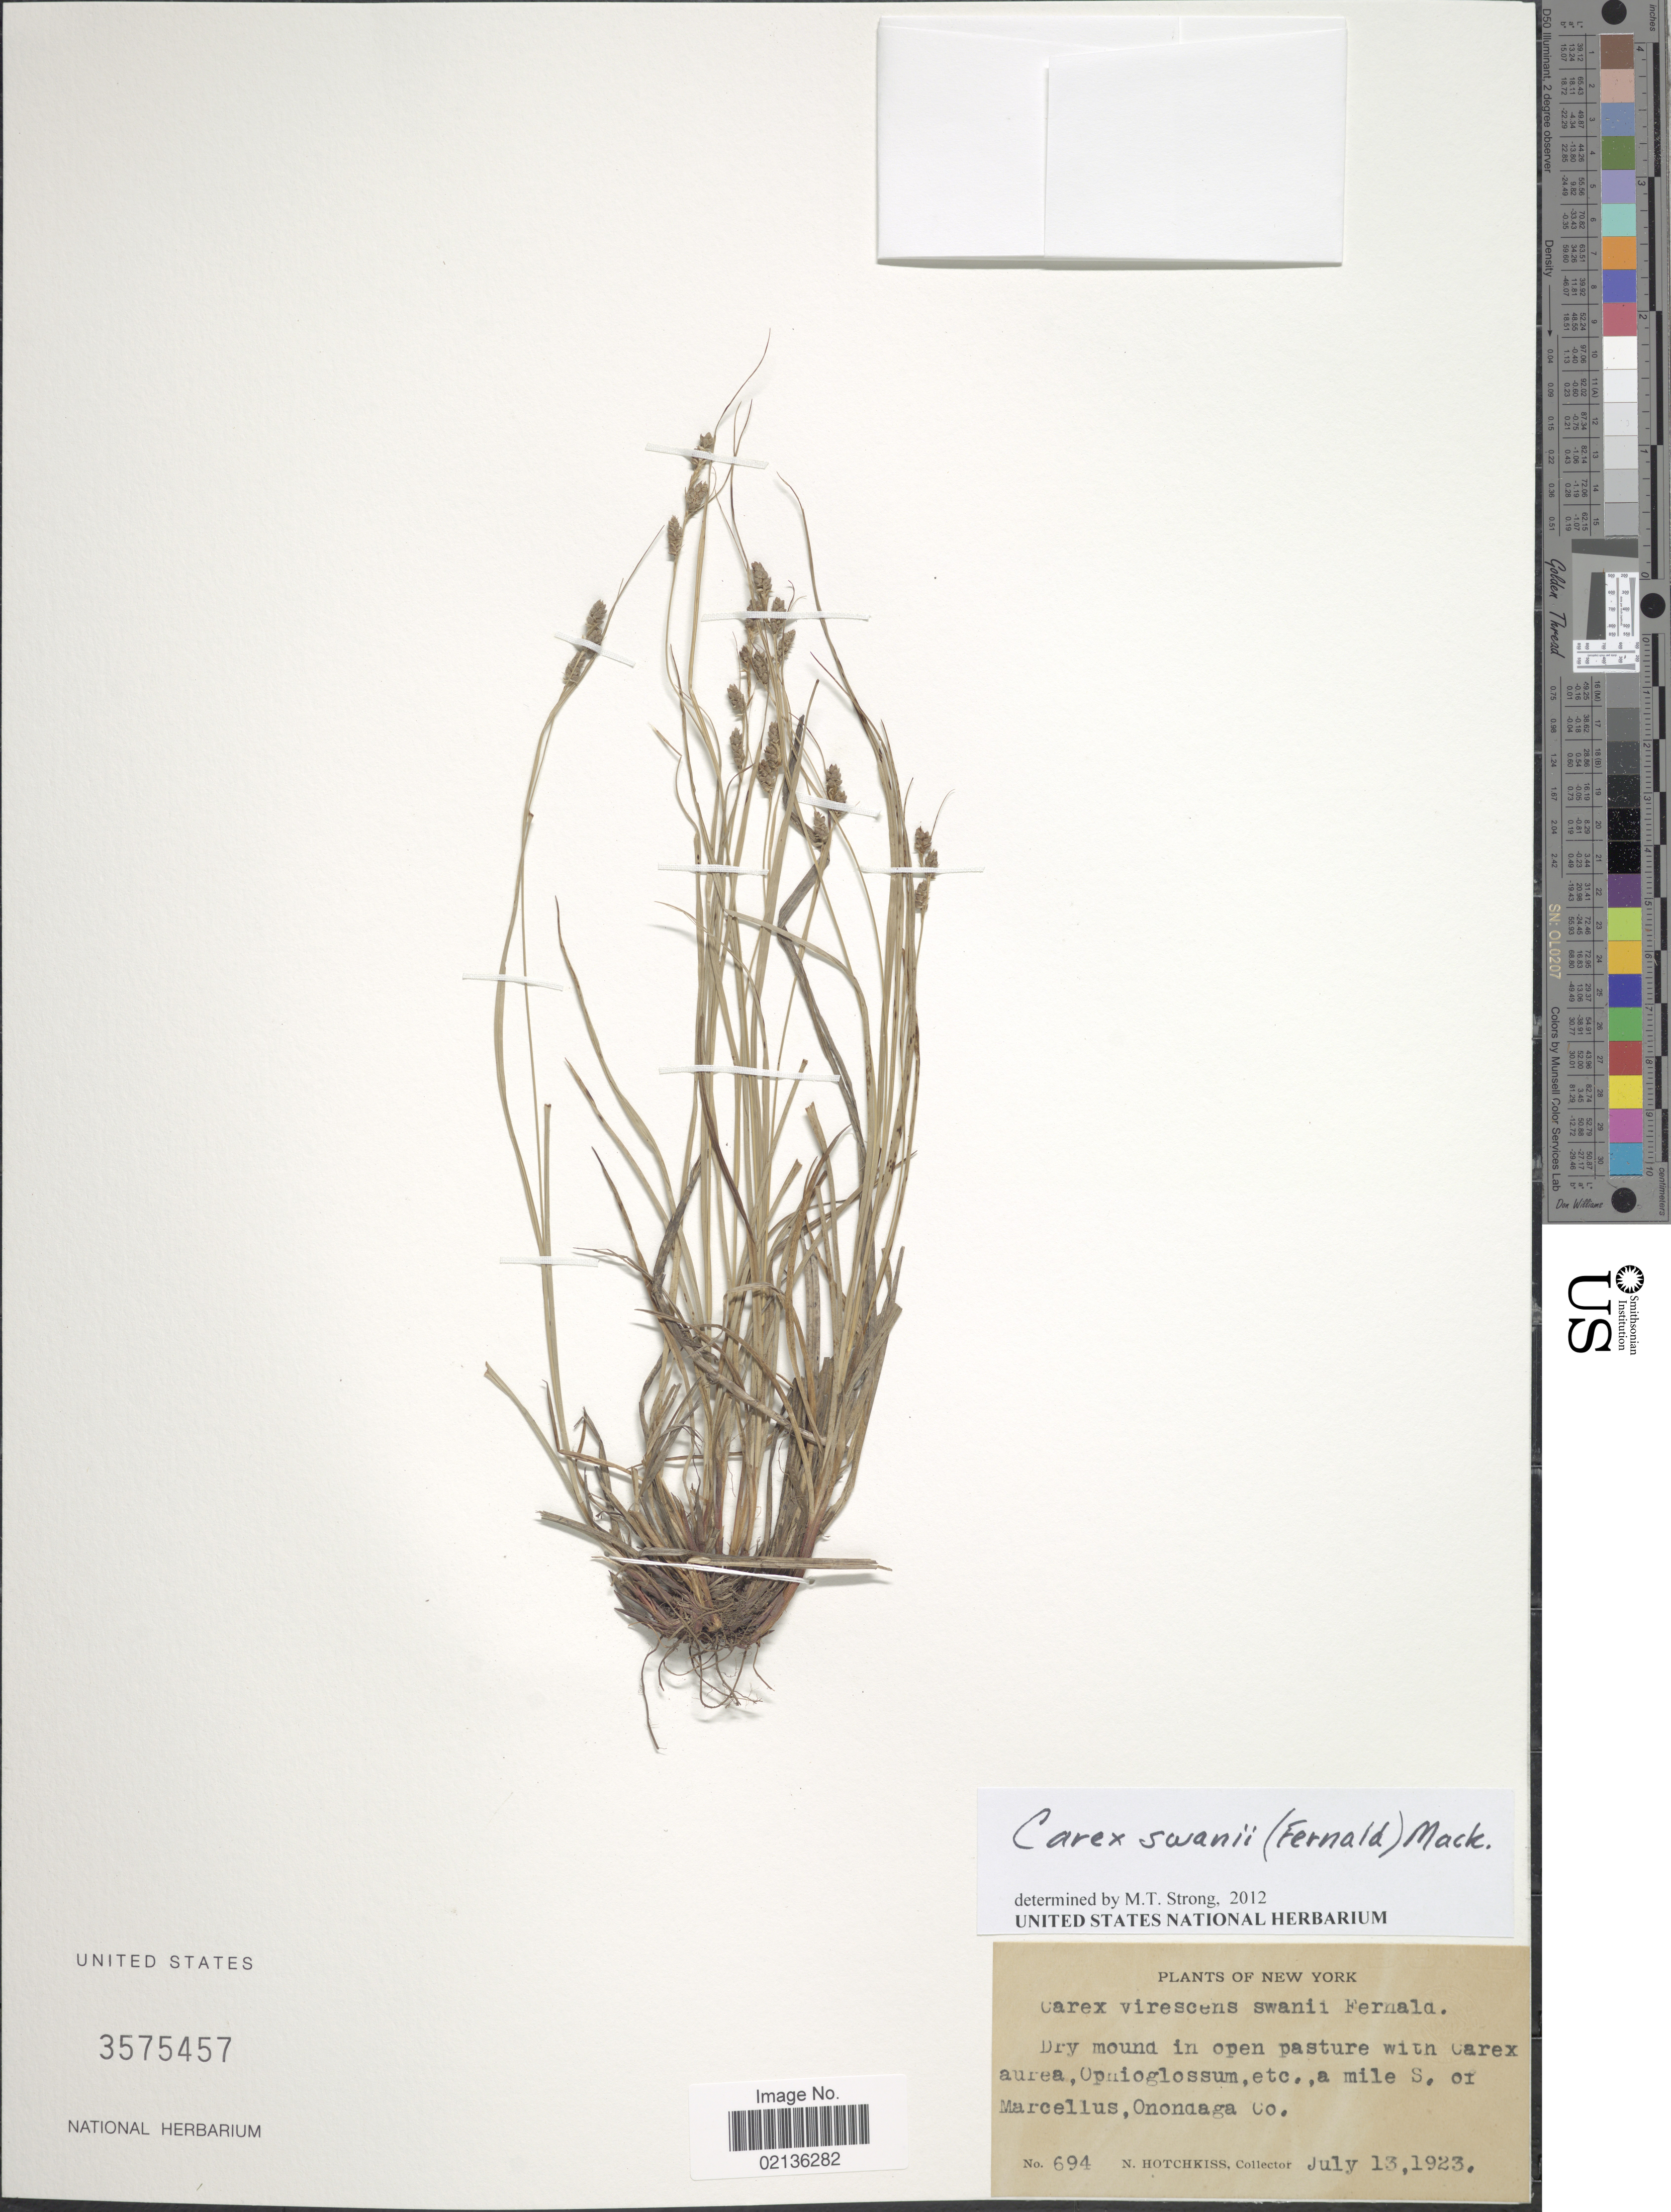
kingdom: Plantae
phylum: Tracheophyta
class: Liliopsida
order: Poales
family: Cyperaceae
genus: Carex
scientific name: Carex swanii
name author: (Fernald) Mack.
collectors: N. Hotchkiss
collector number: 694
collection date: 1923-07-13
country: United States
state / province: New York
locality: A mile S. of Marcellus, Onondaga Co.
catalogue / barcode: US 3575457